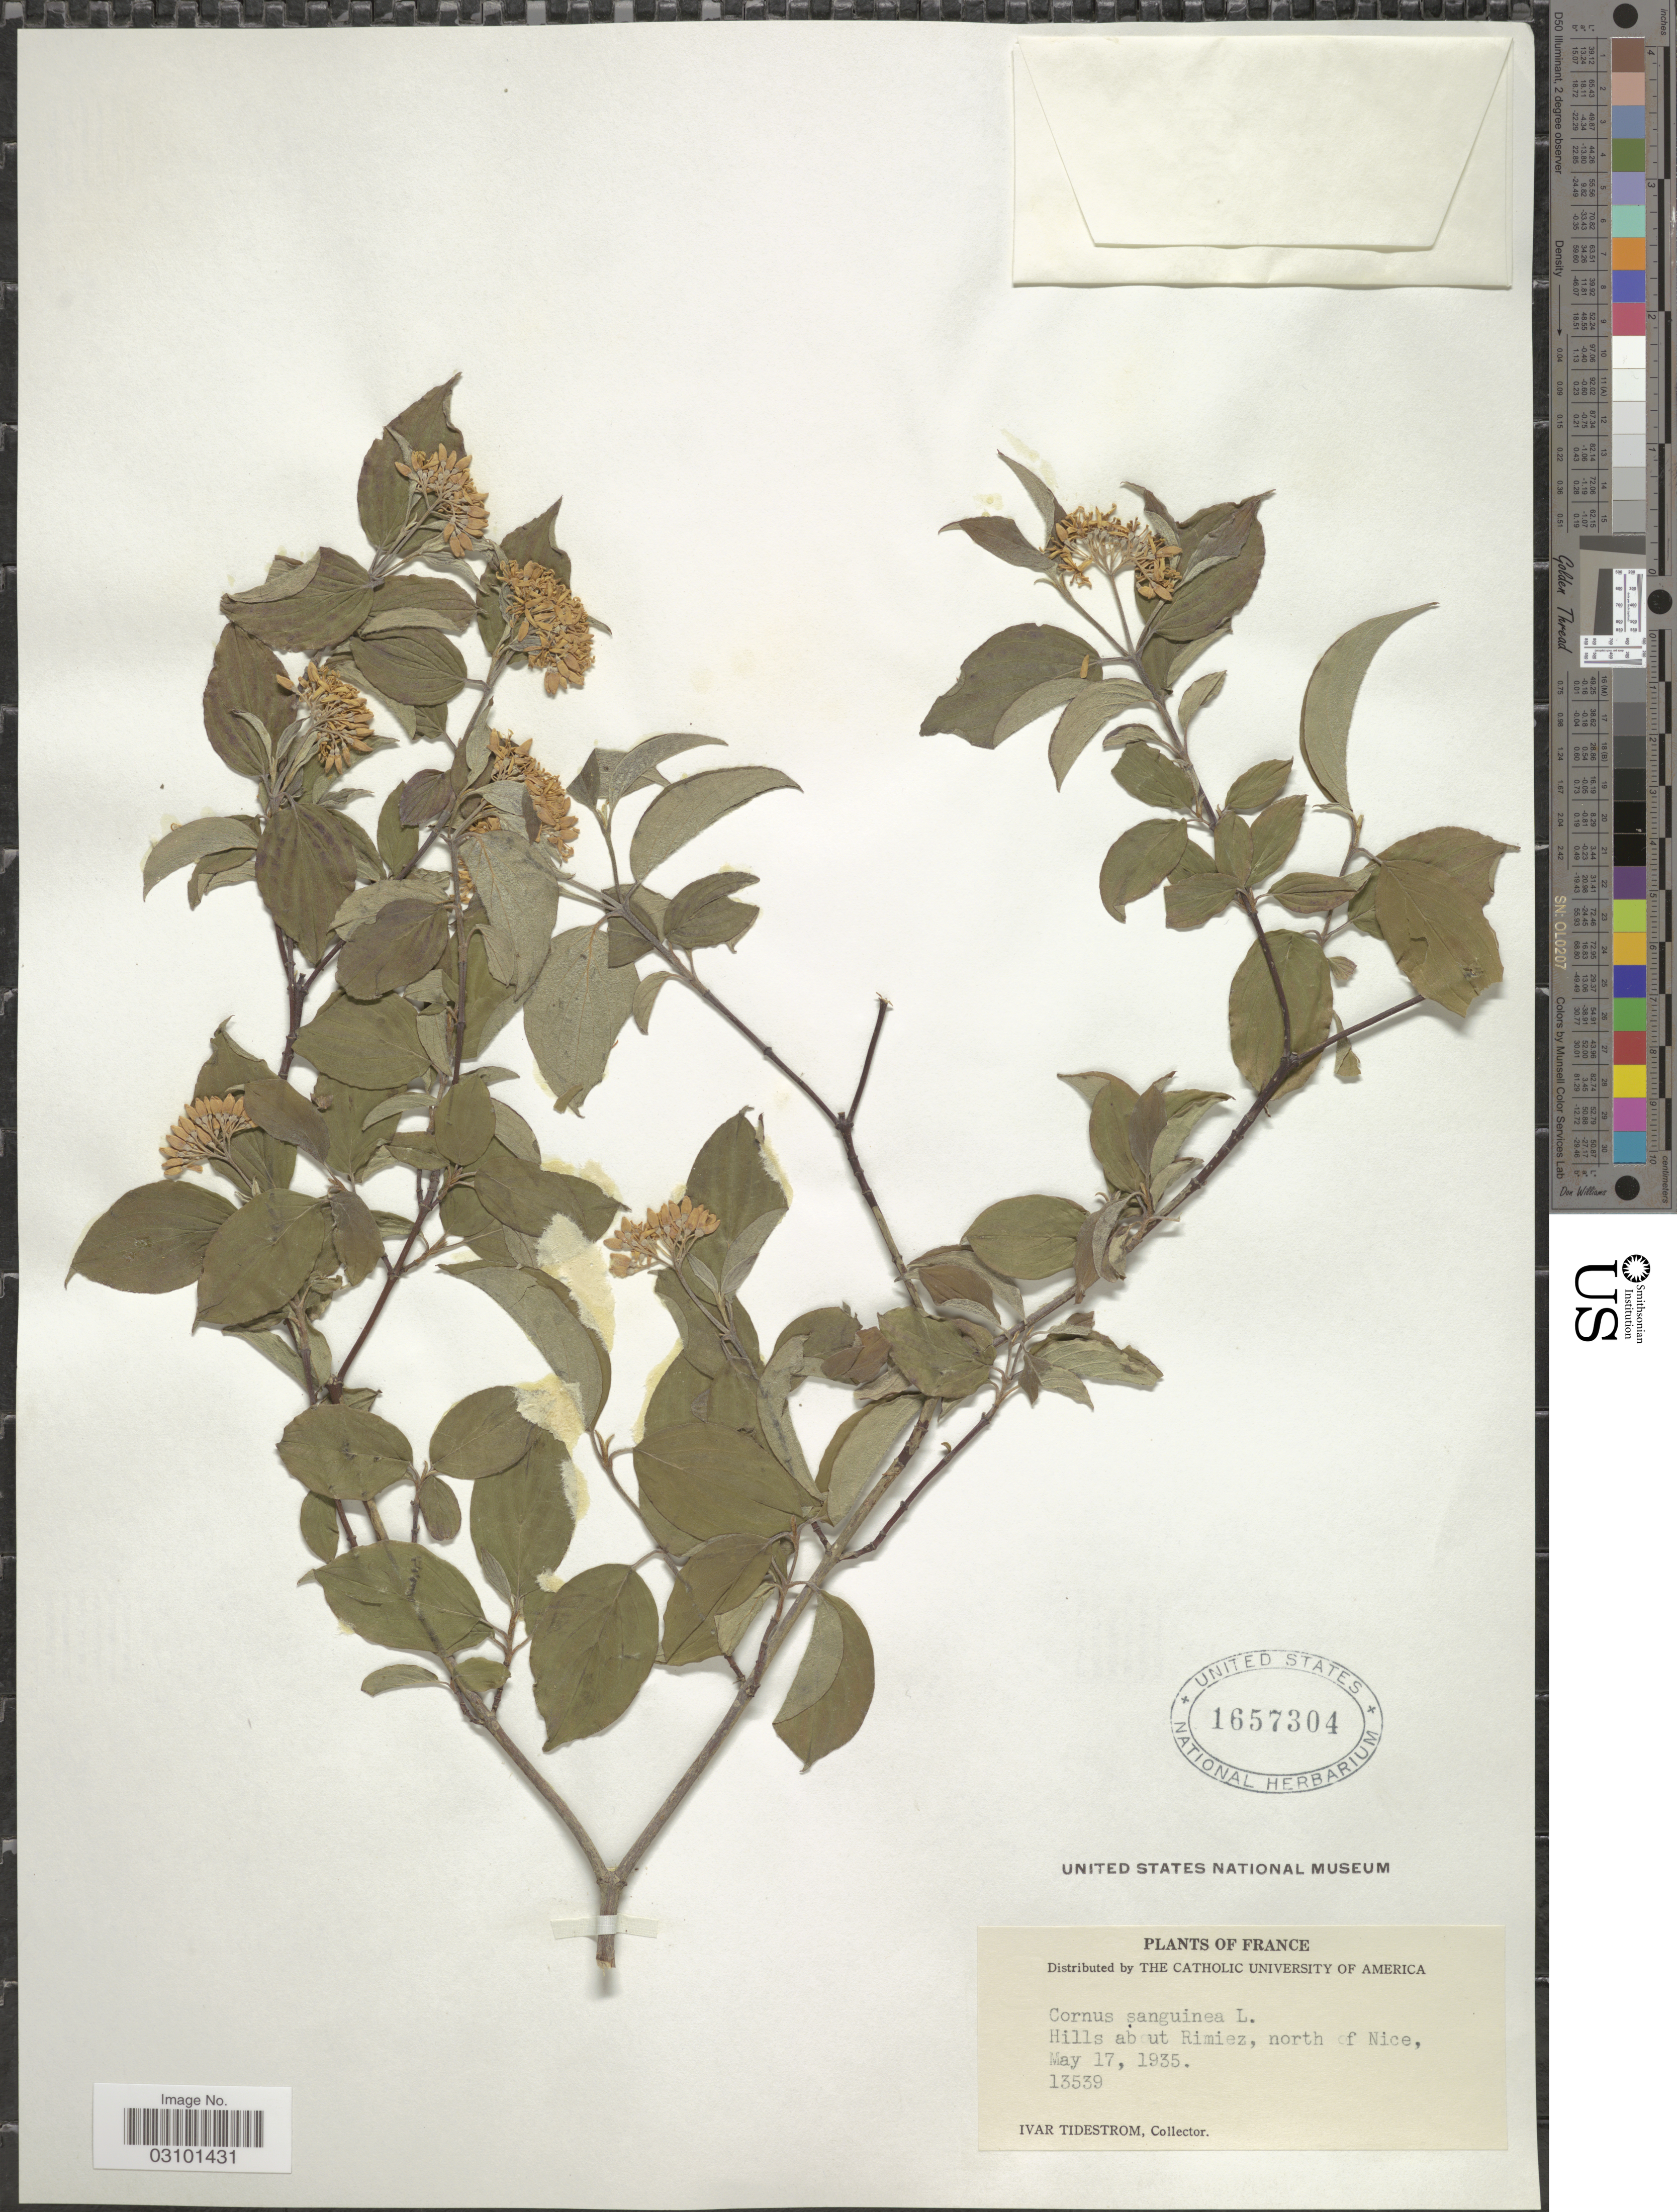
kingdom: Plantae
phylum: Tracheophyta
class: Magnoliopsida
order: Cornales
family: Cornaceae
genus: Cornus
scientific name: Cornus sanguinea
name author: L.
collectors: I. F. Tidestrom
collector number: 13539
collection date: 1935-05-17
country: France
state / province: Provence-Alpes-Côte d'Azur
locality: Hills about Rimiez, north of Nice.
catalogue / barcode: US 1657304